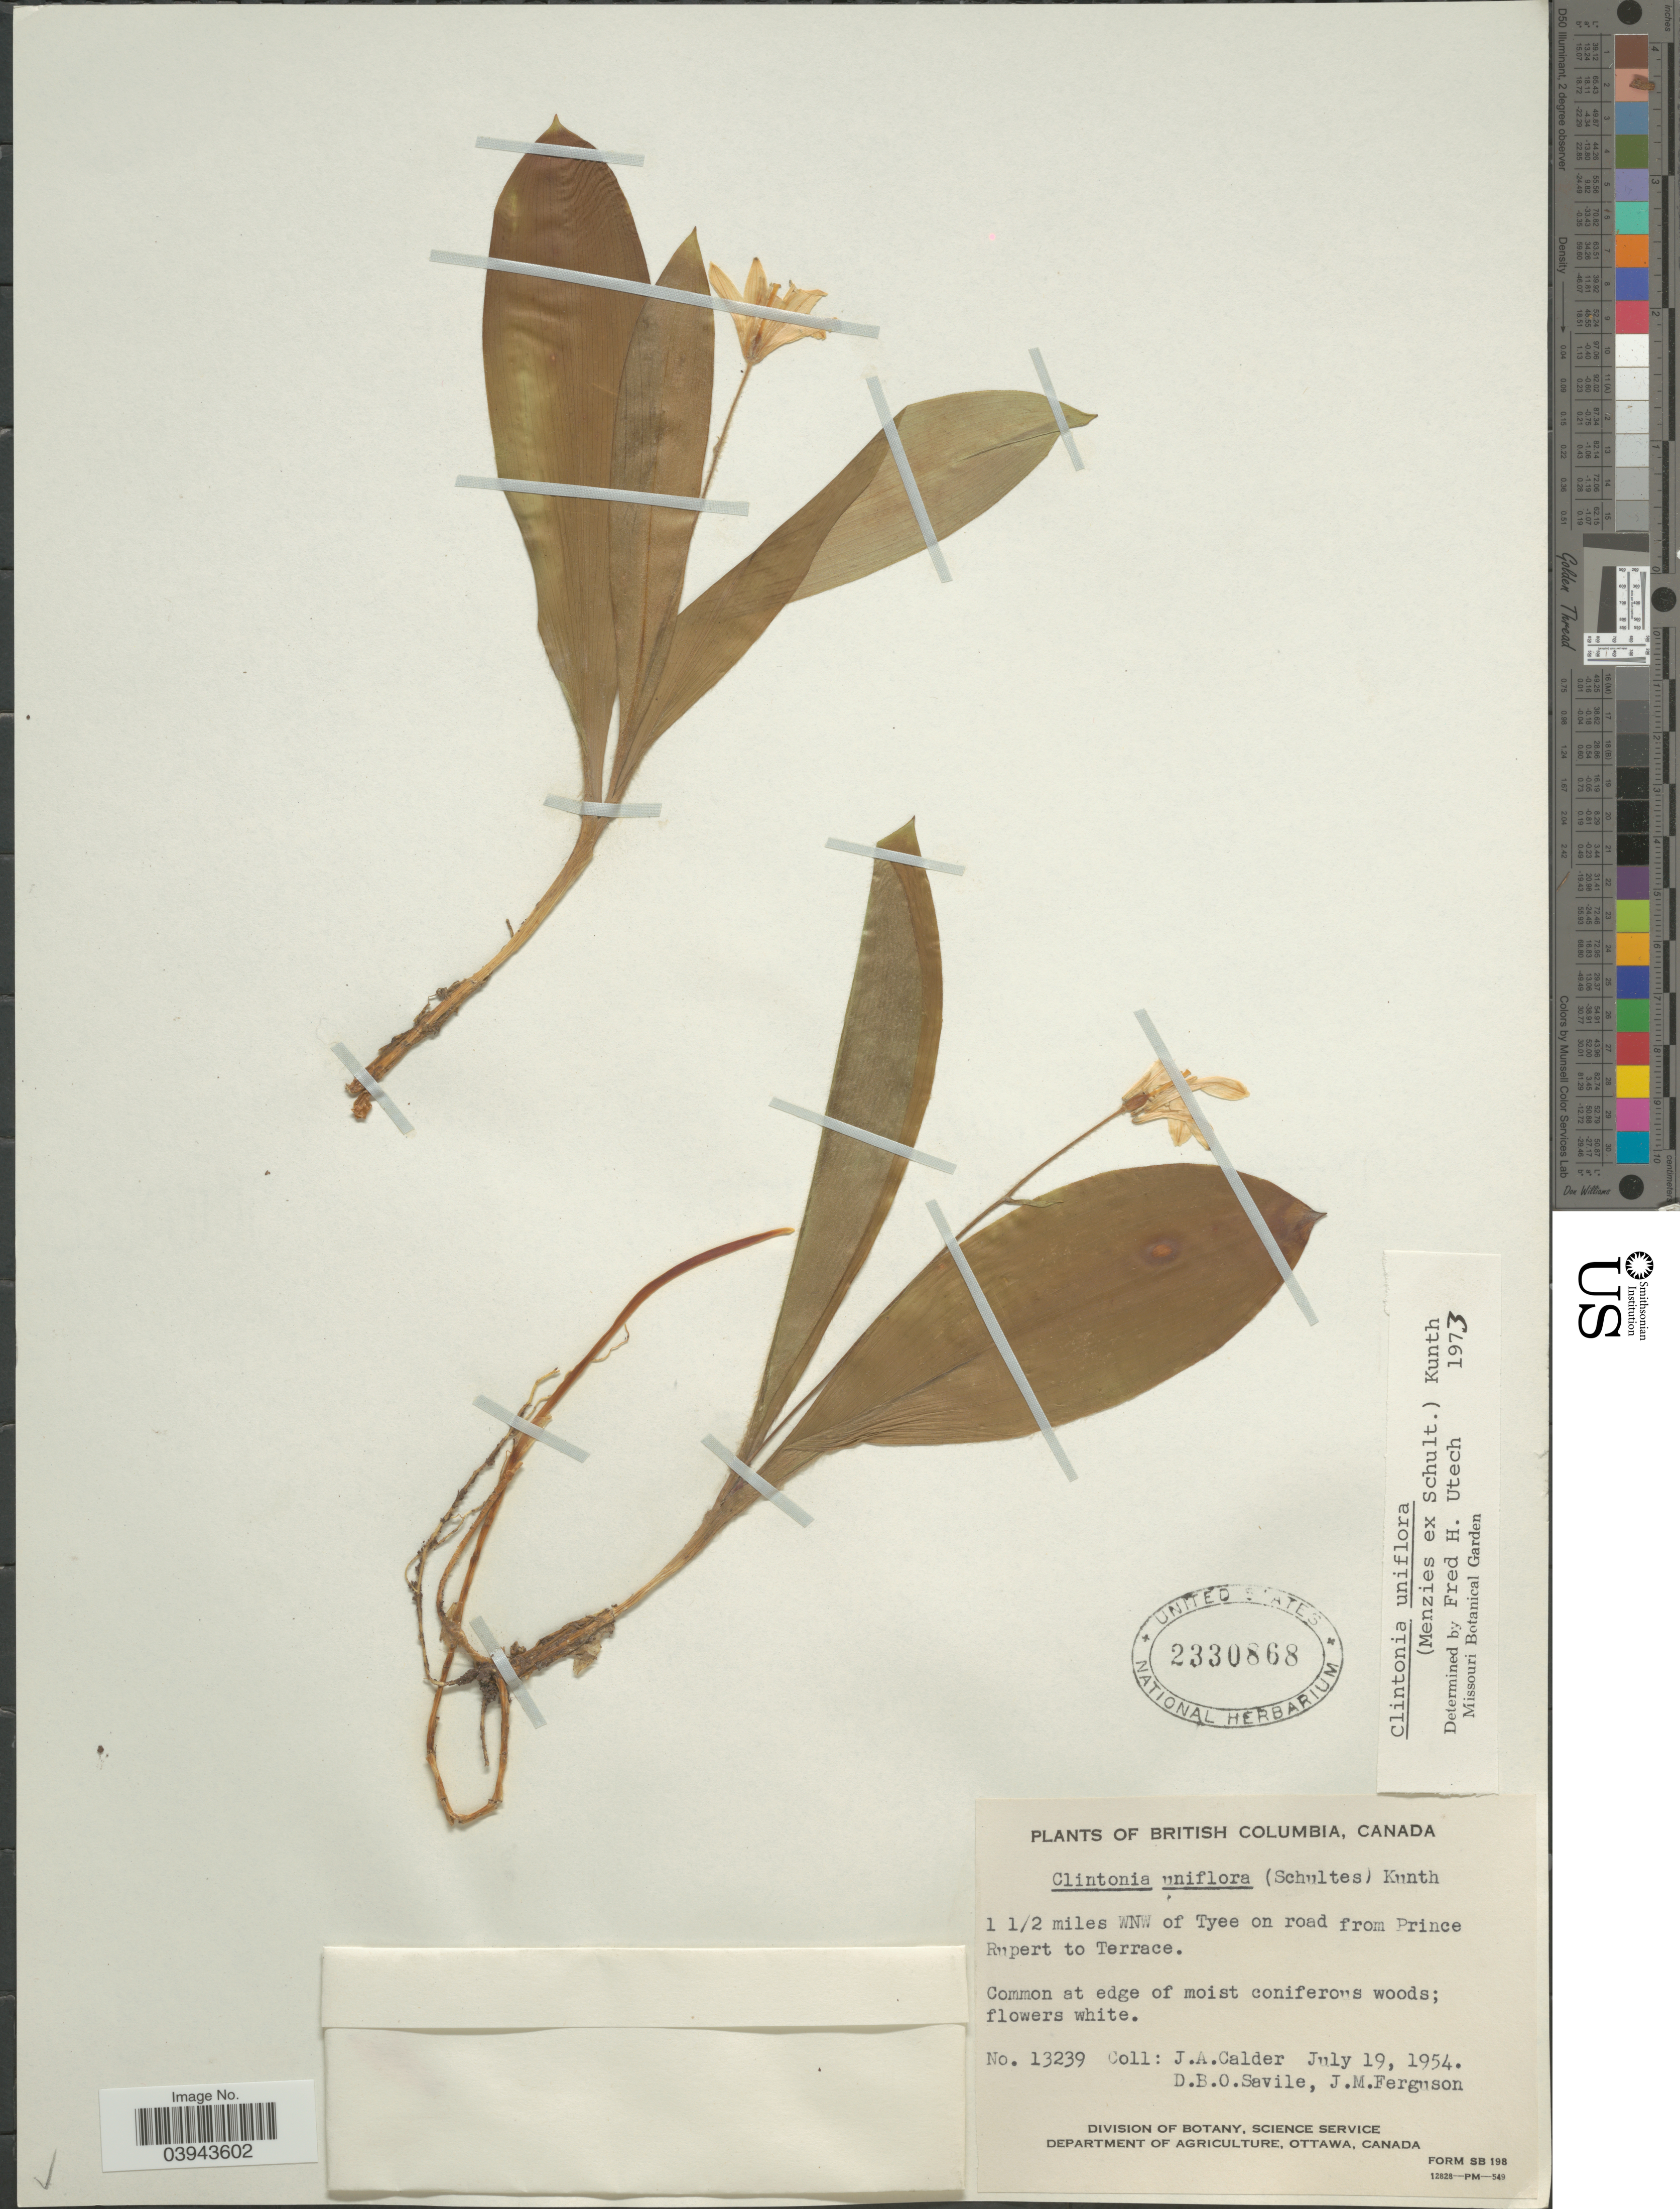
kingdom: Plantae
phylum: Tracheophyta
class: Liliopsida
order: Liliales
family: Liliaceae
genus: Clintonia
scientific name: Clintonia uniflora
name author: Kunth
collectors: J. A. Calder, D. Savile & J. M. Ferguson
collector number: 13239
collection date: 1954-07-19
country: Canada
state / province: British Columbia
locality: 1½ miles WNW of Tyee on road from Prince Rupert to Terrace.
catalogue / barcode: US 2330868